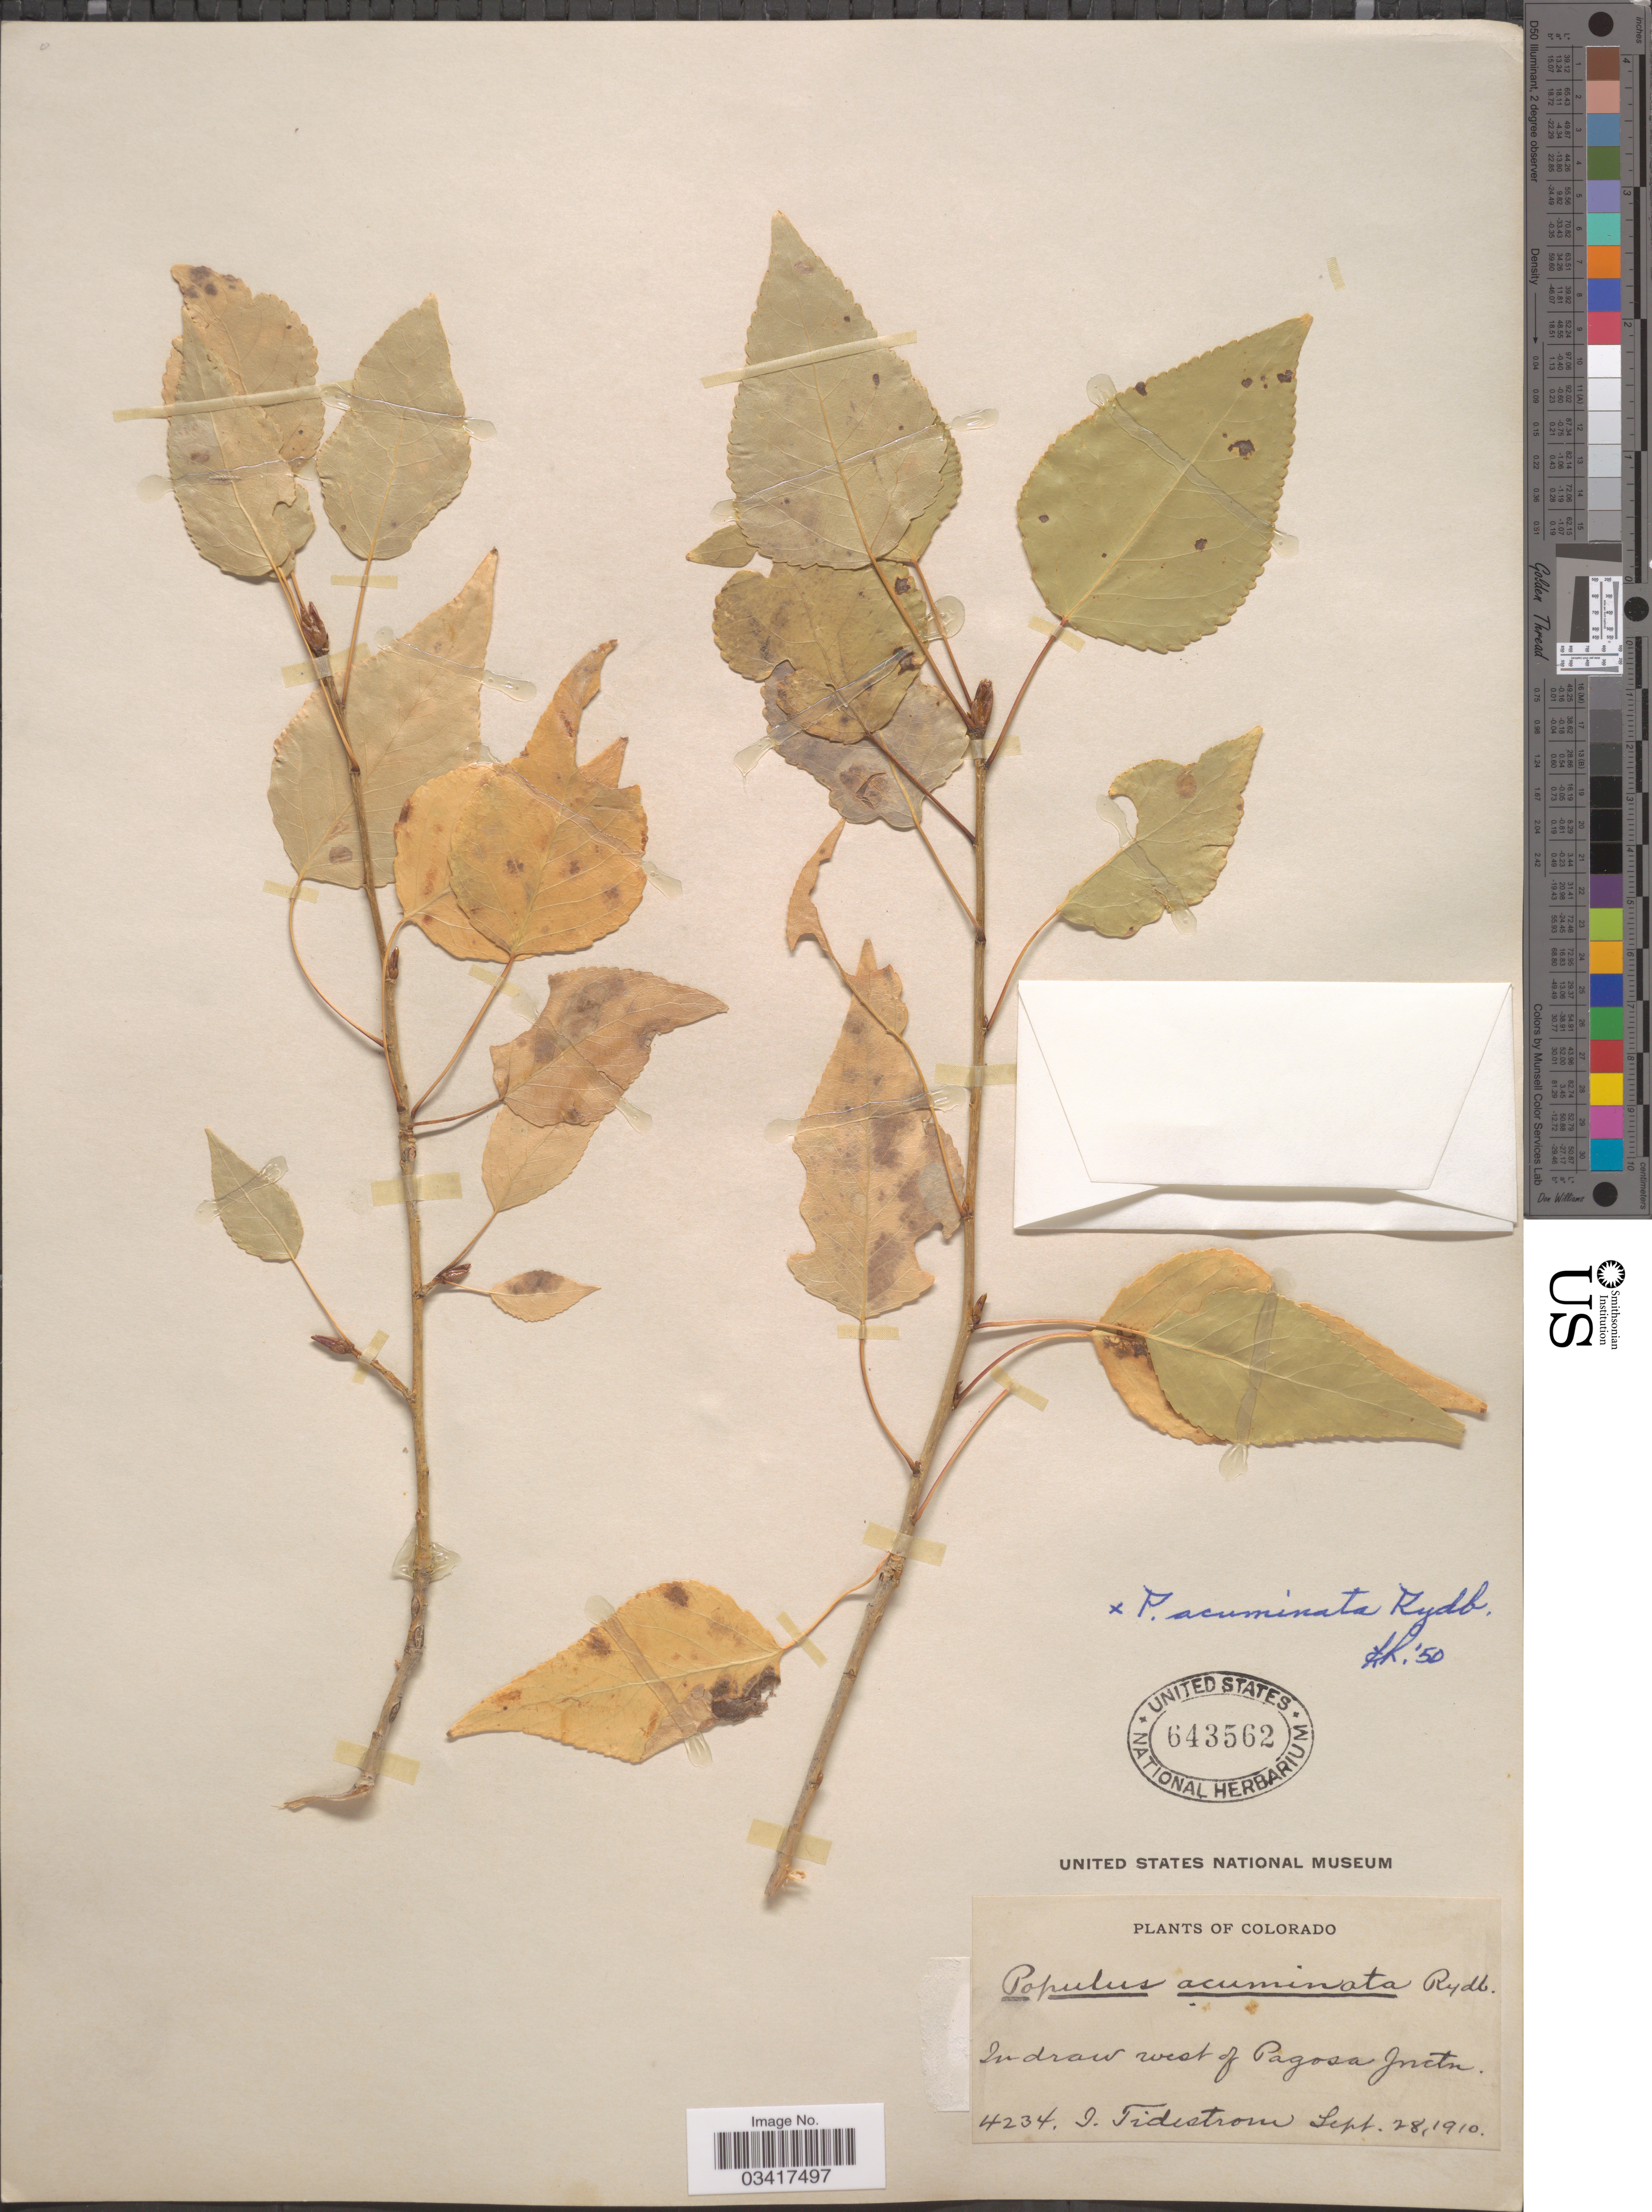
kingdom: Plantae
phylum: Tracheophyta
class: Magnoliopsida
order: Malpighiales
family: Salicaceae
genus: Populus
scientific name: Populus acuminata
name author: Rydb.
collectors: I. F. Tidestrom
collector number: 4234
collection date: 1910-09-28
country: United States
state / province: Colorado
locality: In draw west of Pagosa Jnctn.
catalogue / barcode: US 643562